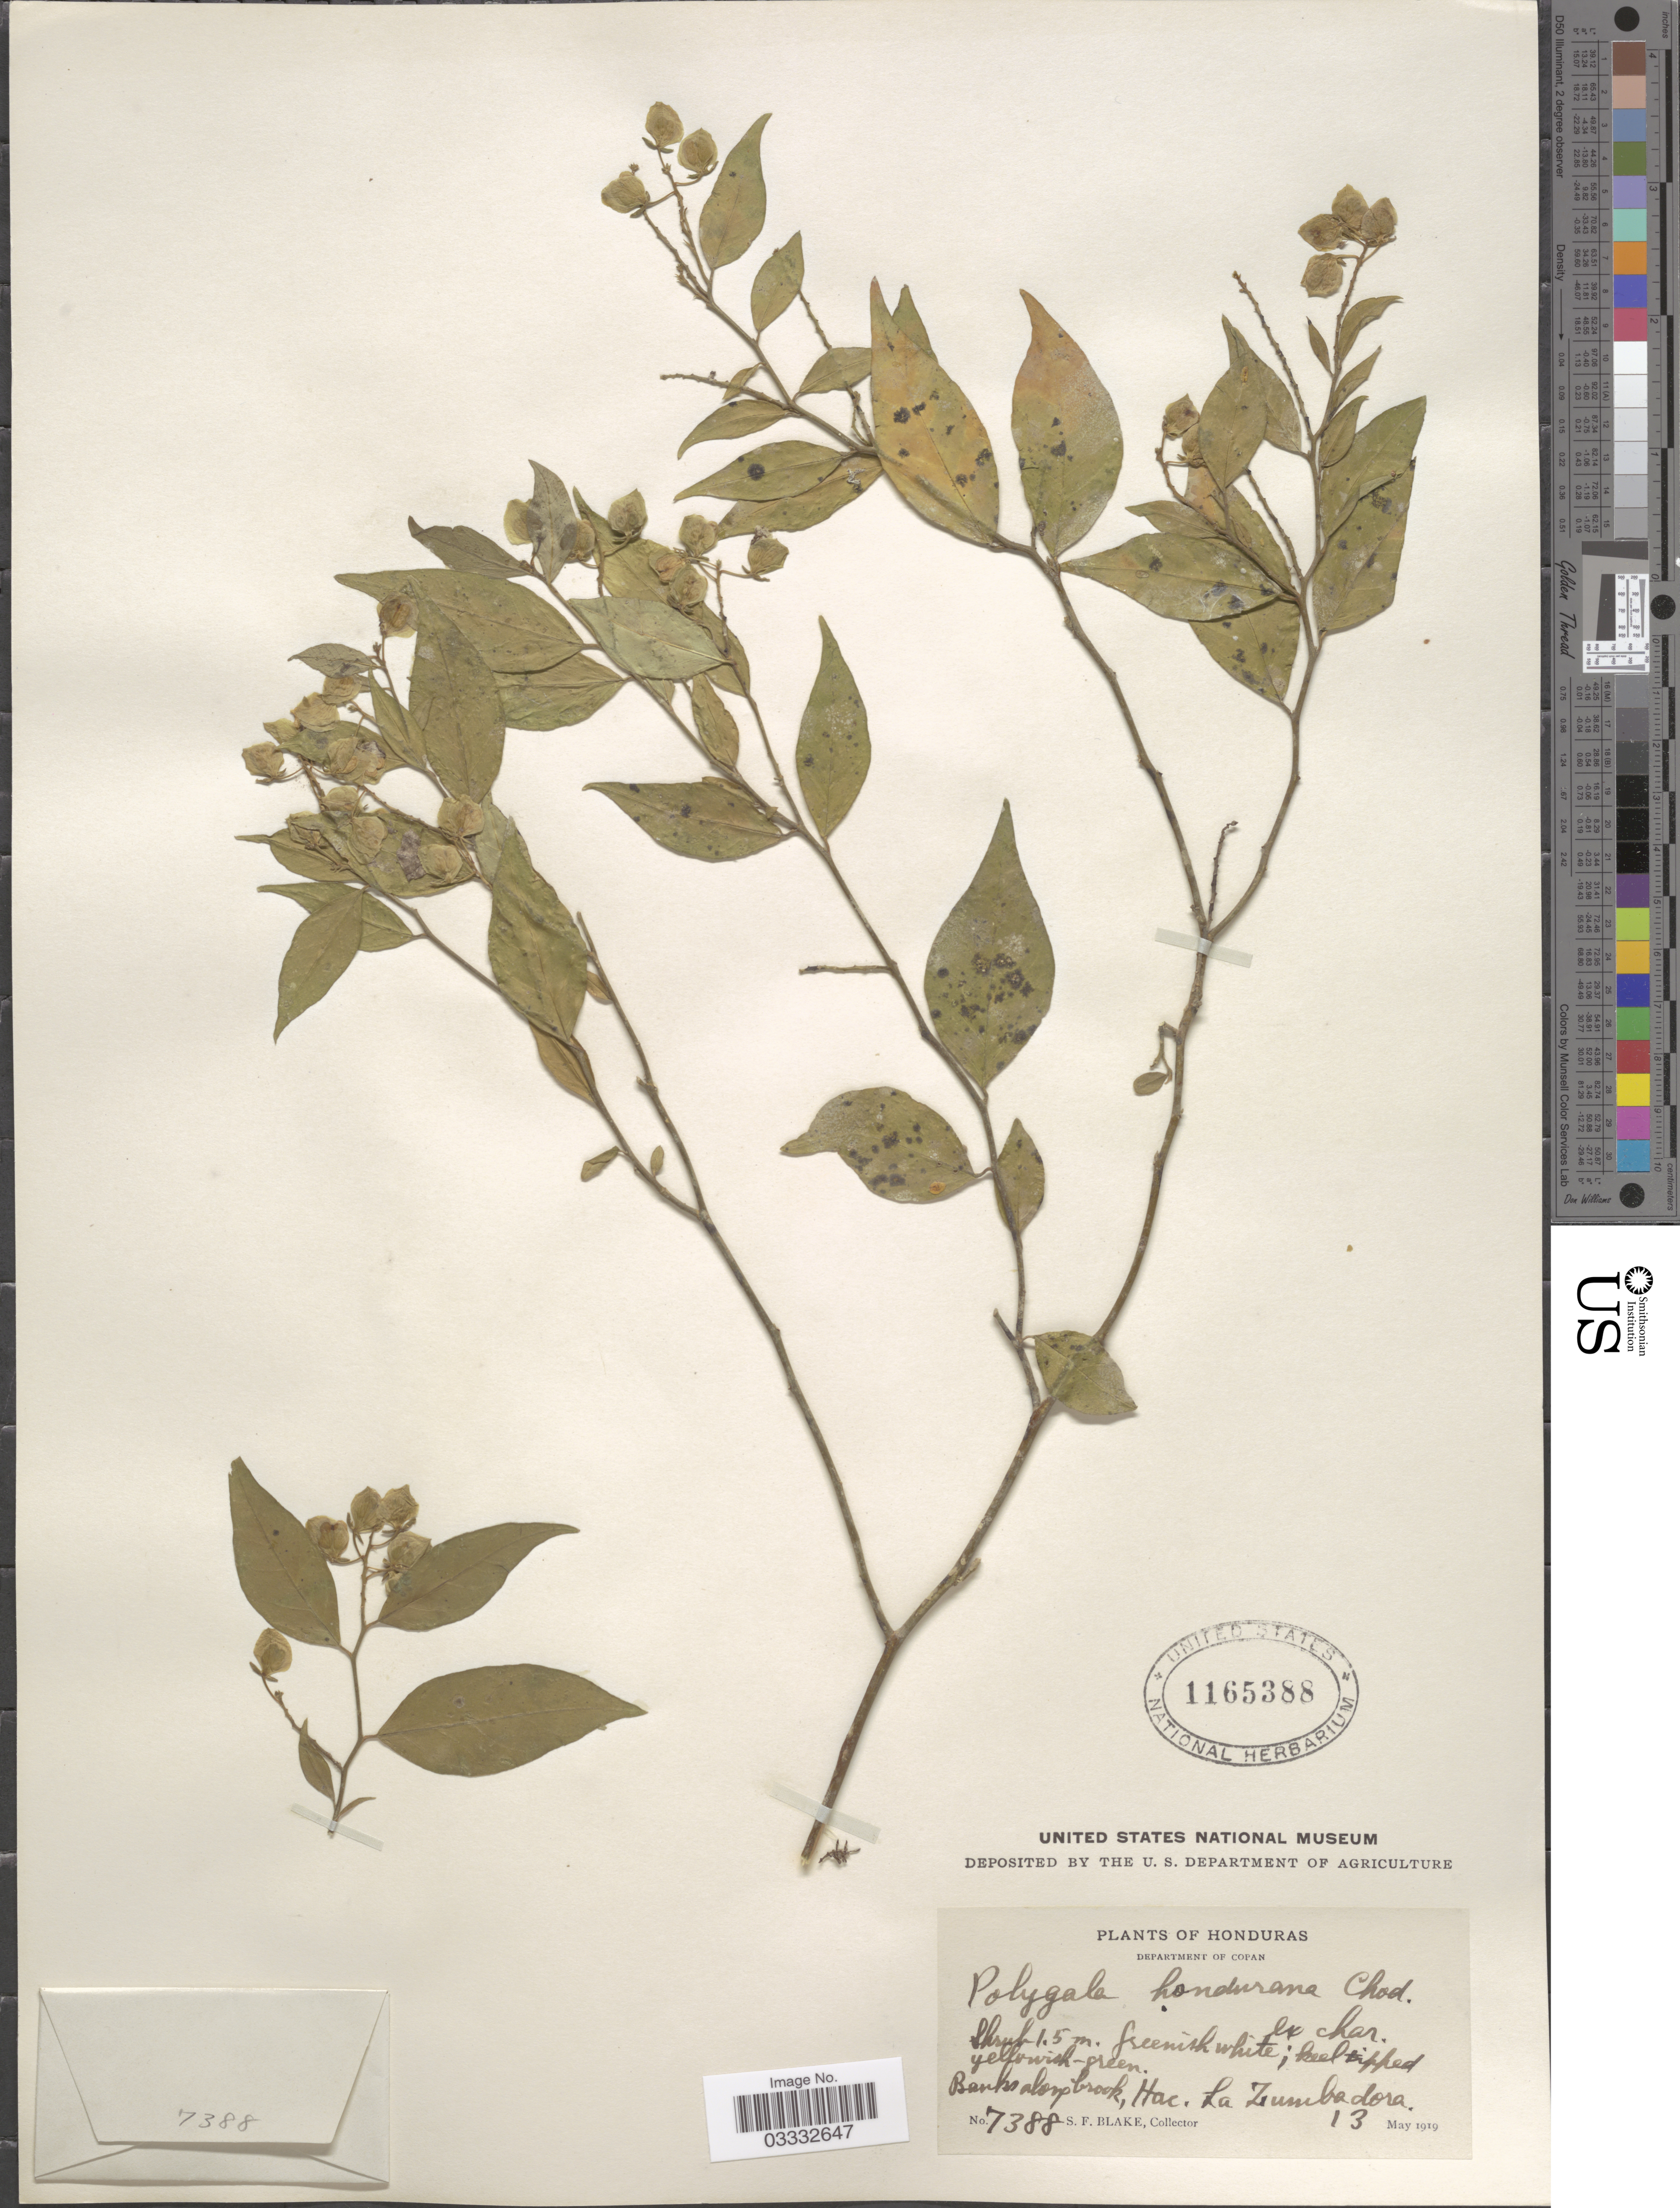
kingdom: Plantae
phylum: Tracheophyta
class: Magnoliopsida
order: Fabales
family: Polygalaceae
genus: Asemeia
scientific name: Asemeia hondurana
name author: (Chodat) J.F.B. Pastore & J.R. Abbott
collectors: S. Blake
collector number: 7388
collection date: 1919-05-13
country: Honduras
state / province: Copán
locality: Department of Copan. Hac. La Zumbadora.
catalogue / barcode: US 1165388